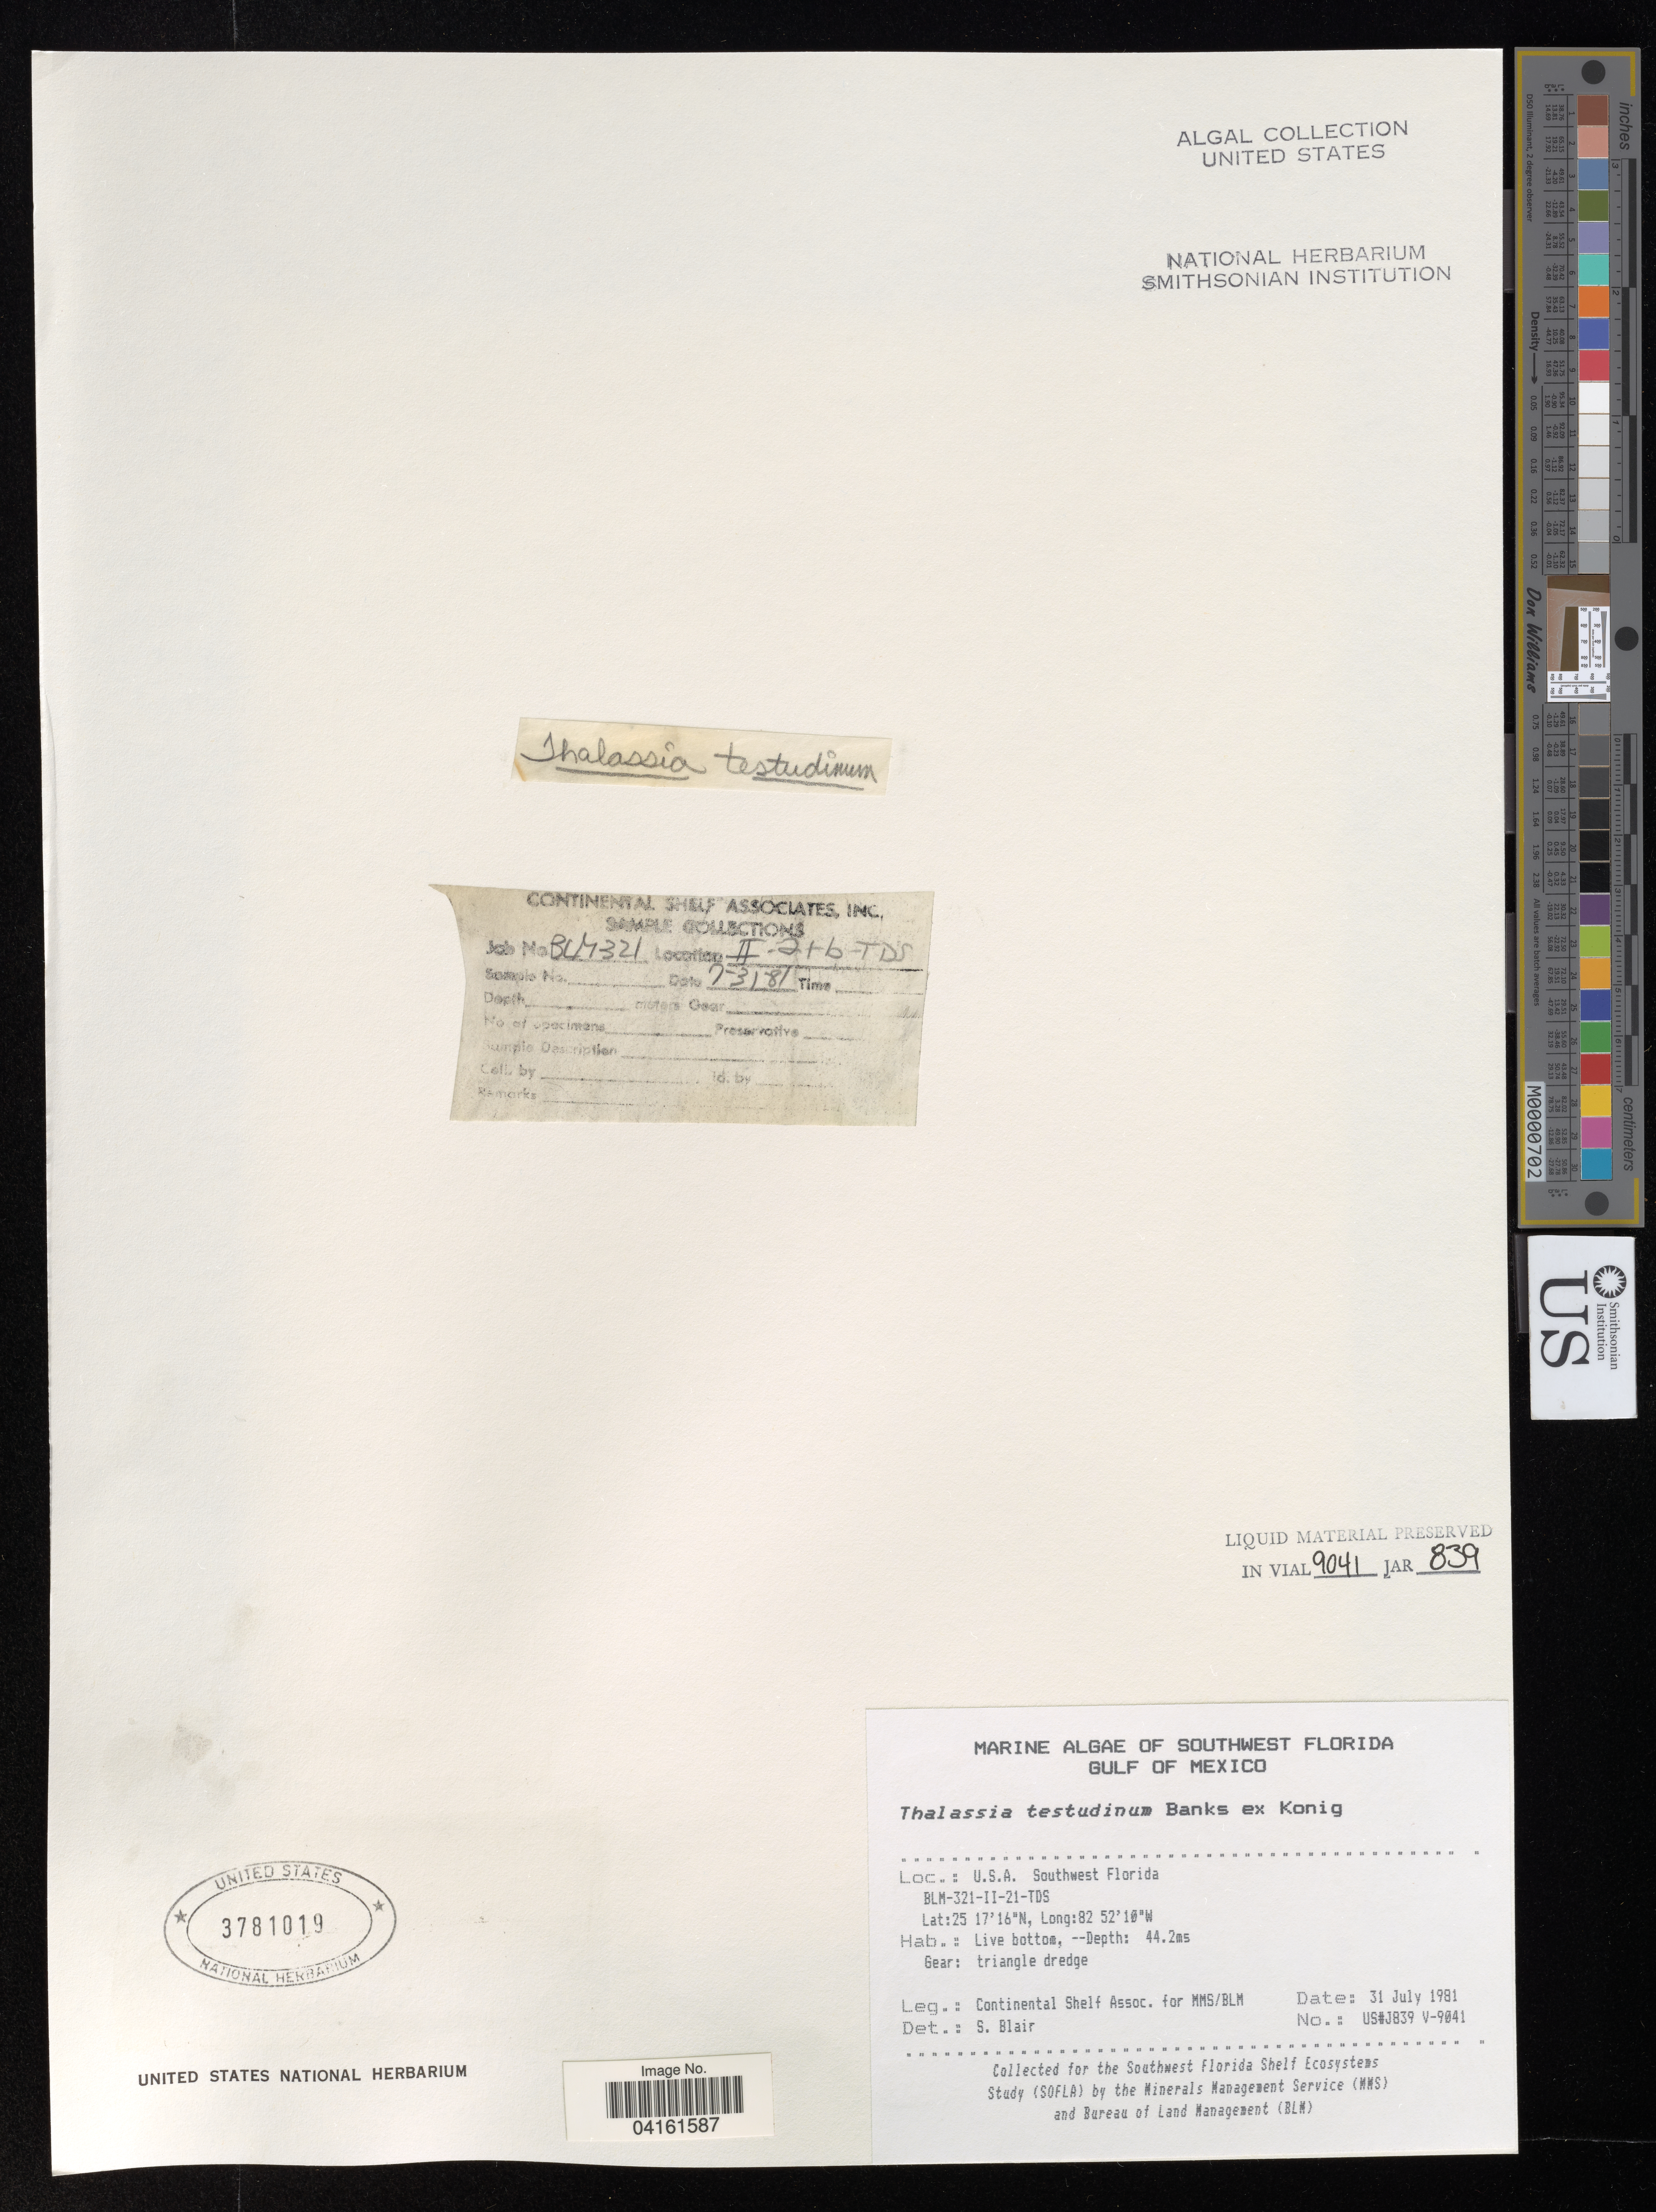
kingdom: Plantae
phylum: Tracheophyta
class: Liliopsida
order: Alismatales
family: Hydrocharitaceae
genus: Thalassia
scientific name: Thalassia testudinum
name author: Banks & Sol. ex K.D. Koenig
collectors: Continental Shelf Associates for the MMS/BLM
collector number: US#J839 V-9041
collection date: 1981-07-31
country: United States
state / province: Florida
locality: Southwest Florida. Gulf of Mexico. BLM-321-II-21-TDS.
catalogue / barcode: US 3781019